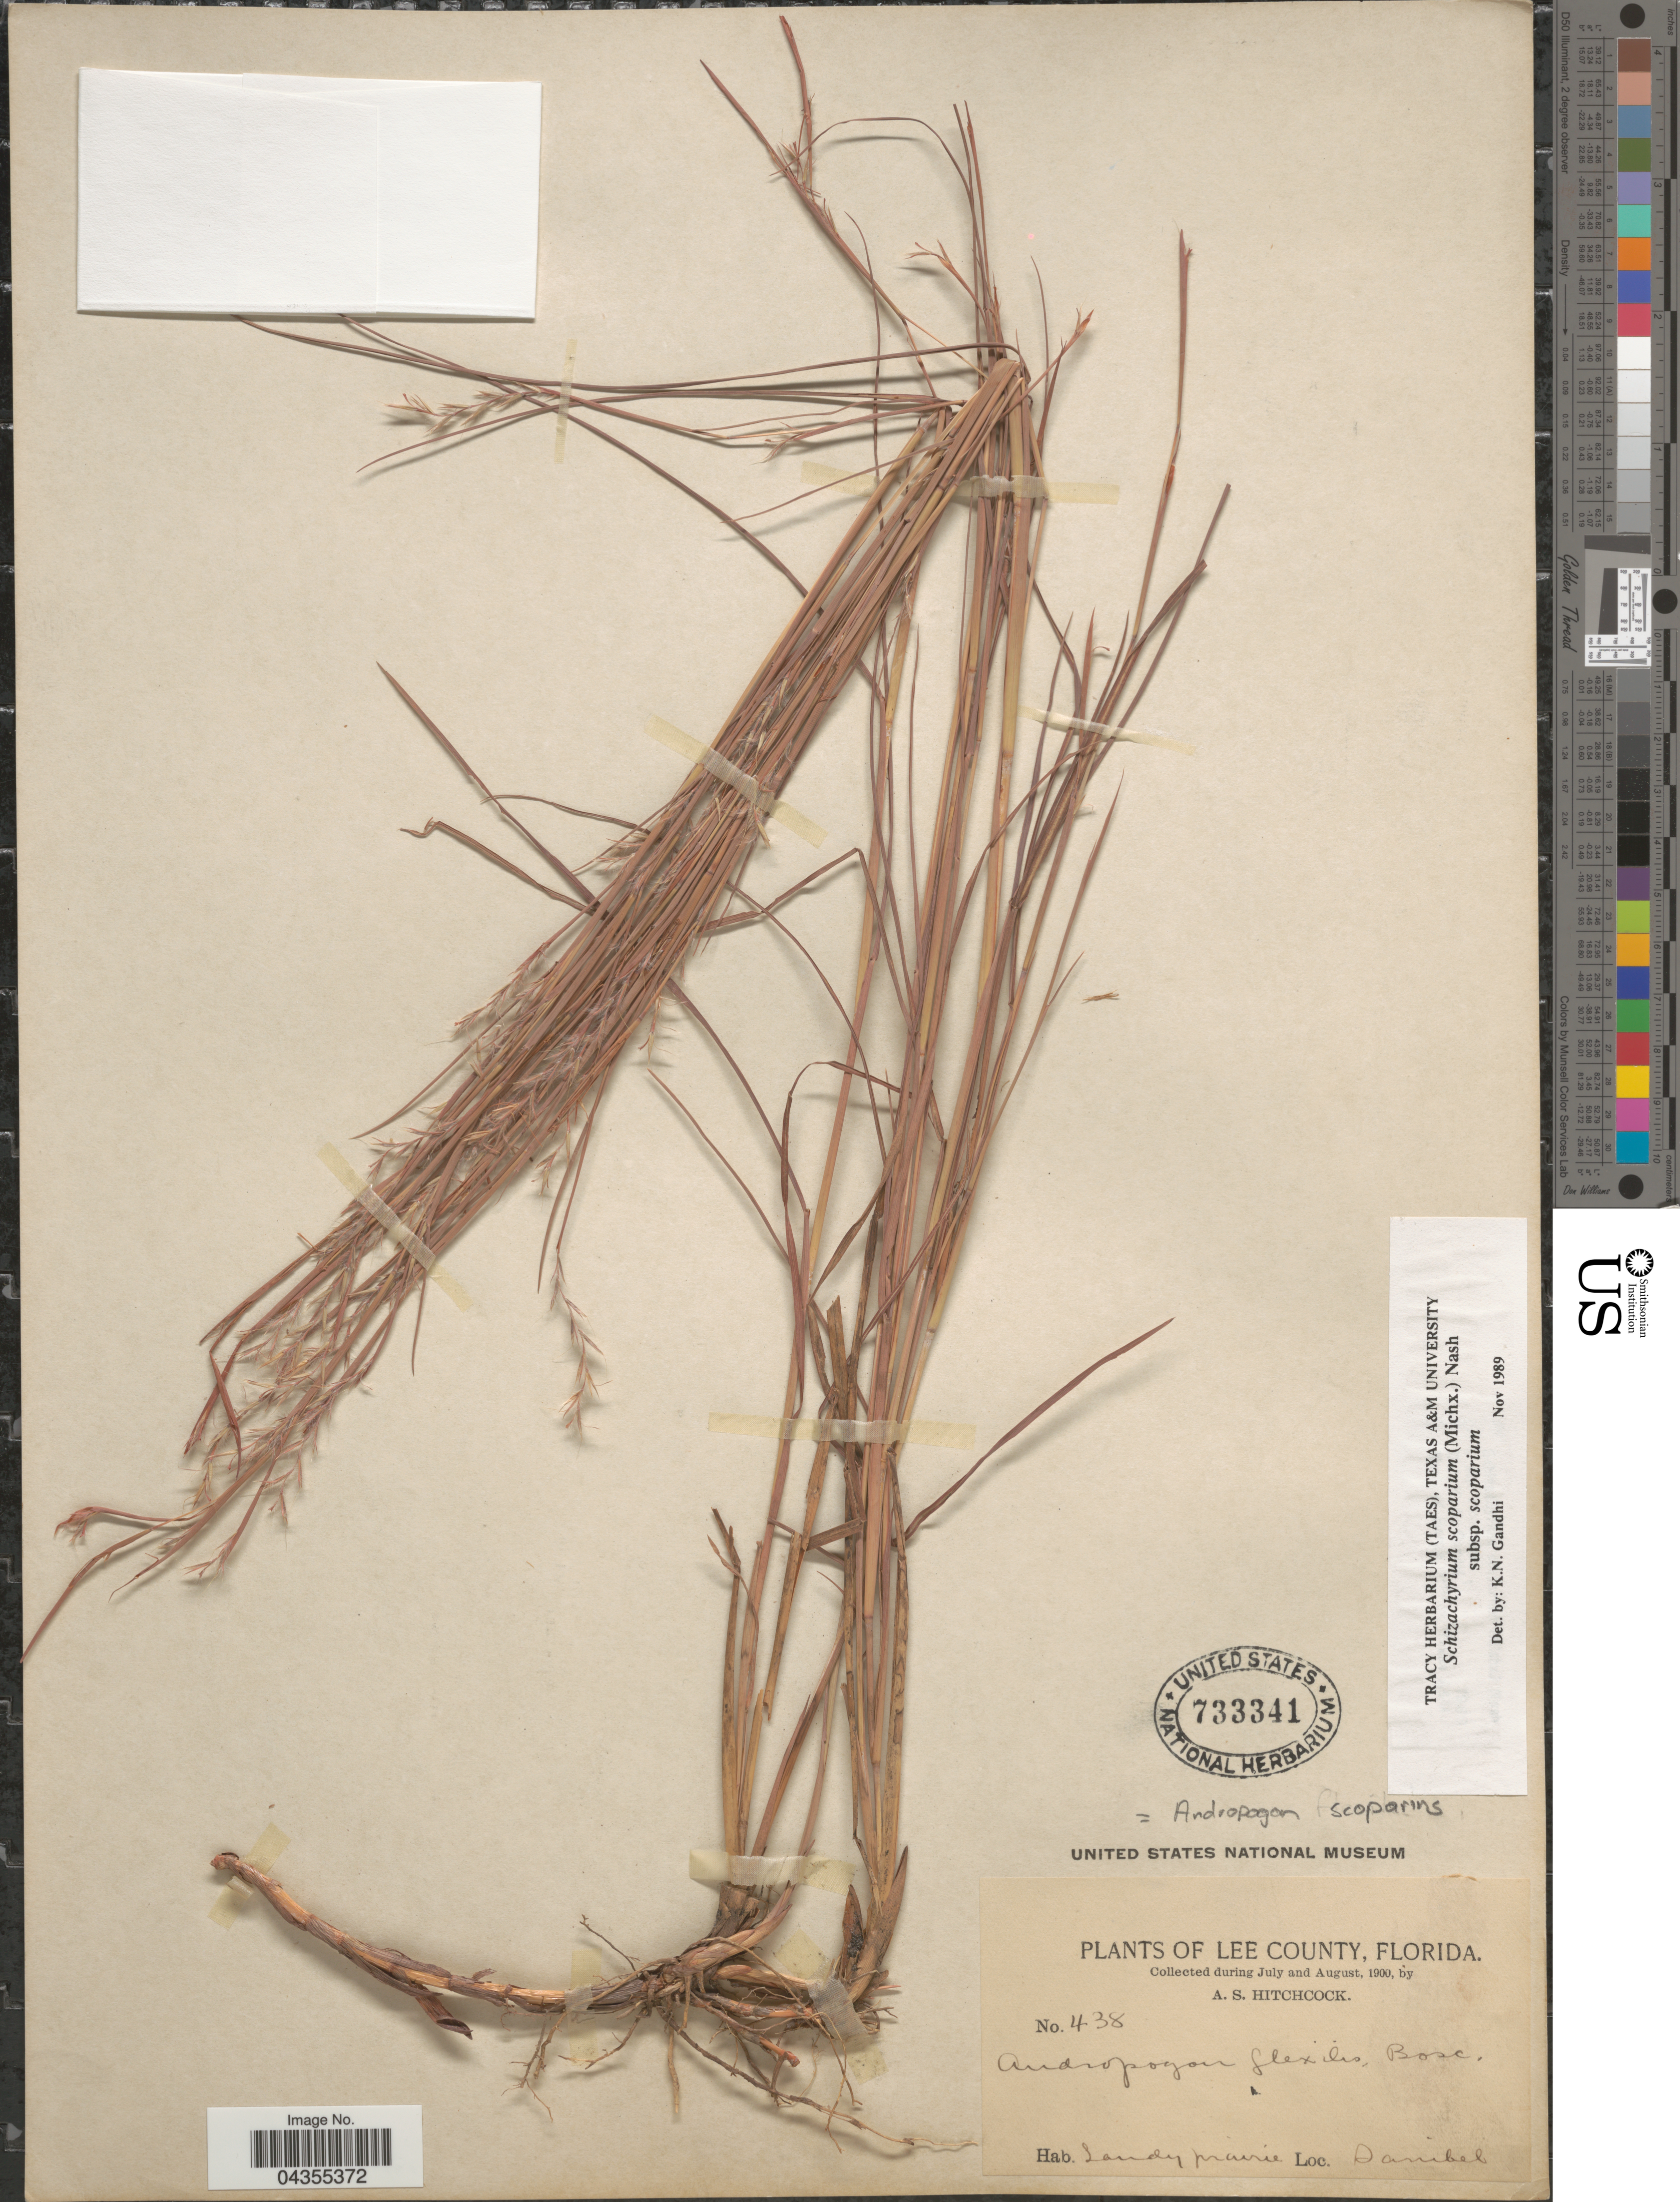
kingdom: Plantae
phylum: Tracheophyta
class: Liliopsida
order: Poales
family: Poaceae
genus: Schizachyrium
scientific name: Schizachyrium scoparium var. scoparium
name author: (Michx.) Nash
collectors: A. S. Hitchcock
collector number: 438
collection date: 1900-07/1900-08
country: United States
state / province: Florida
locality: Lee County. Sandy prairie. Sanibel.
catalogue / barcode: US 733341